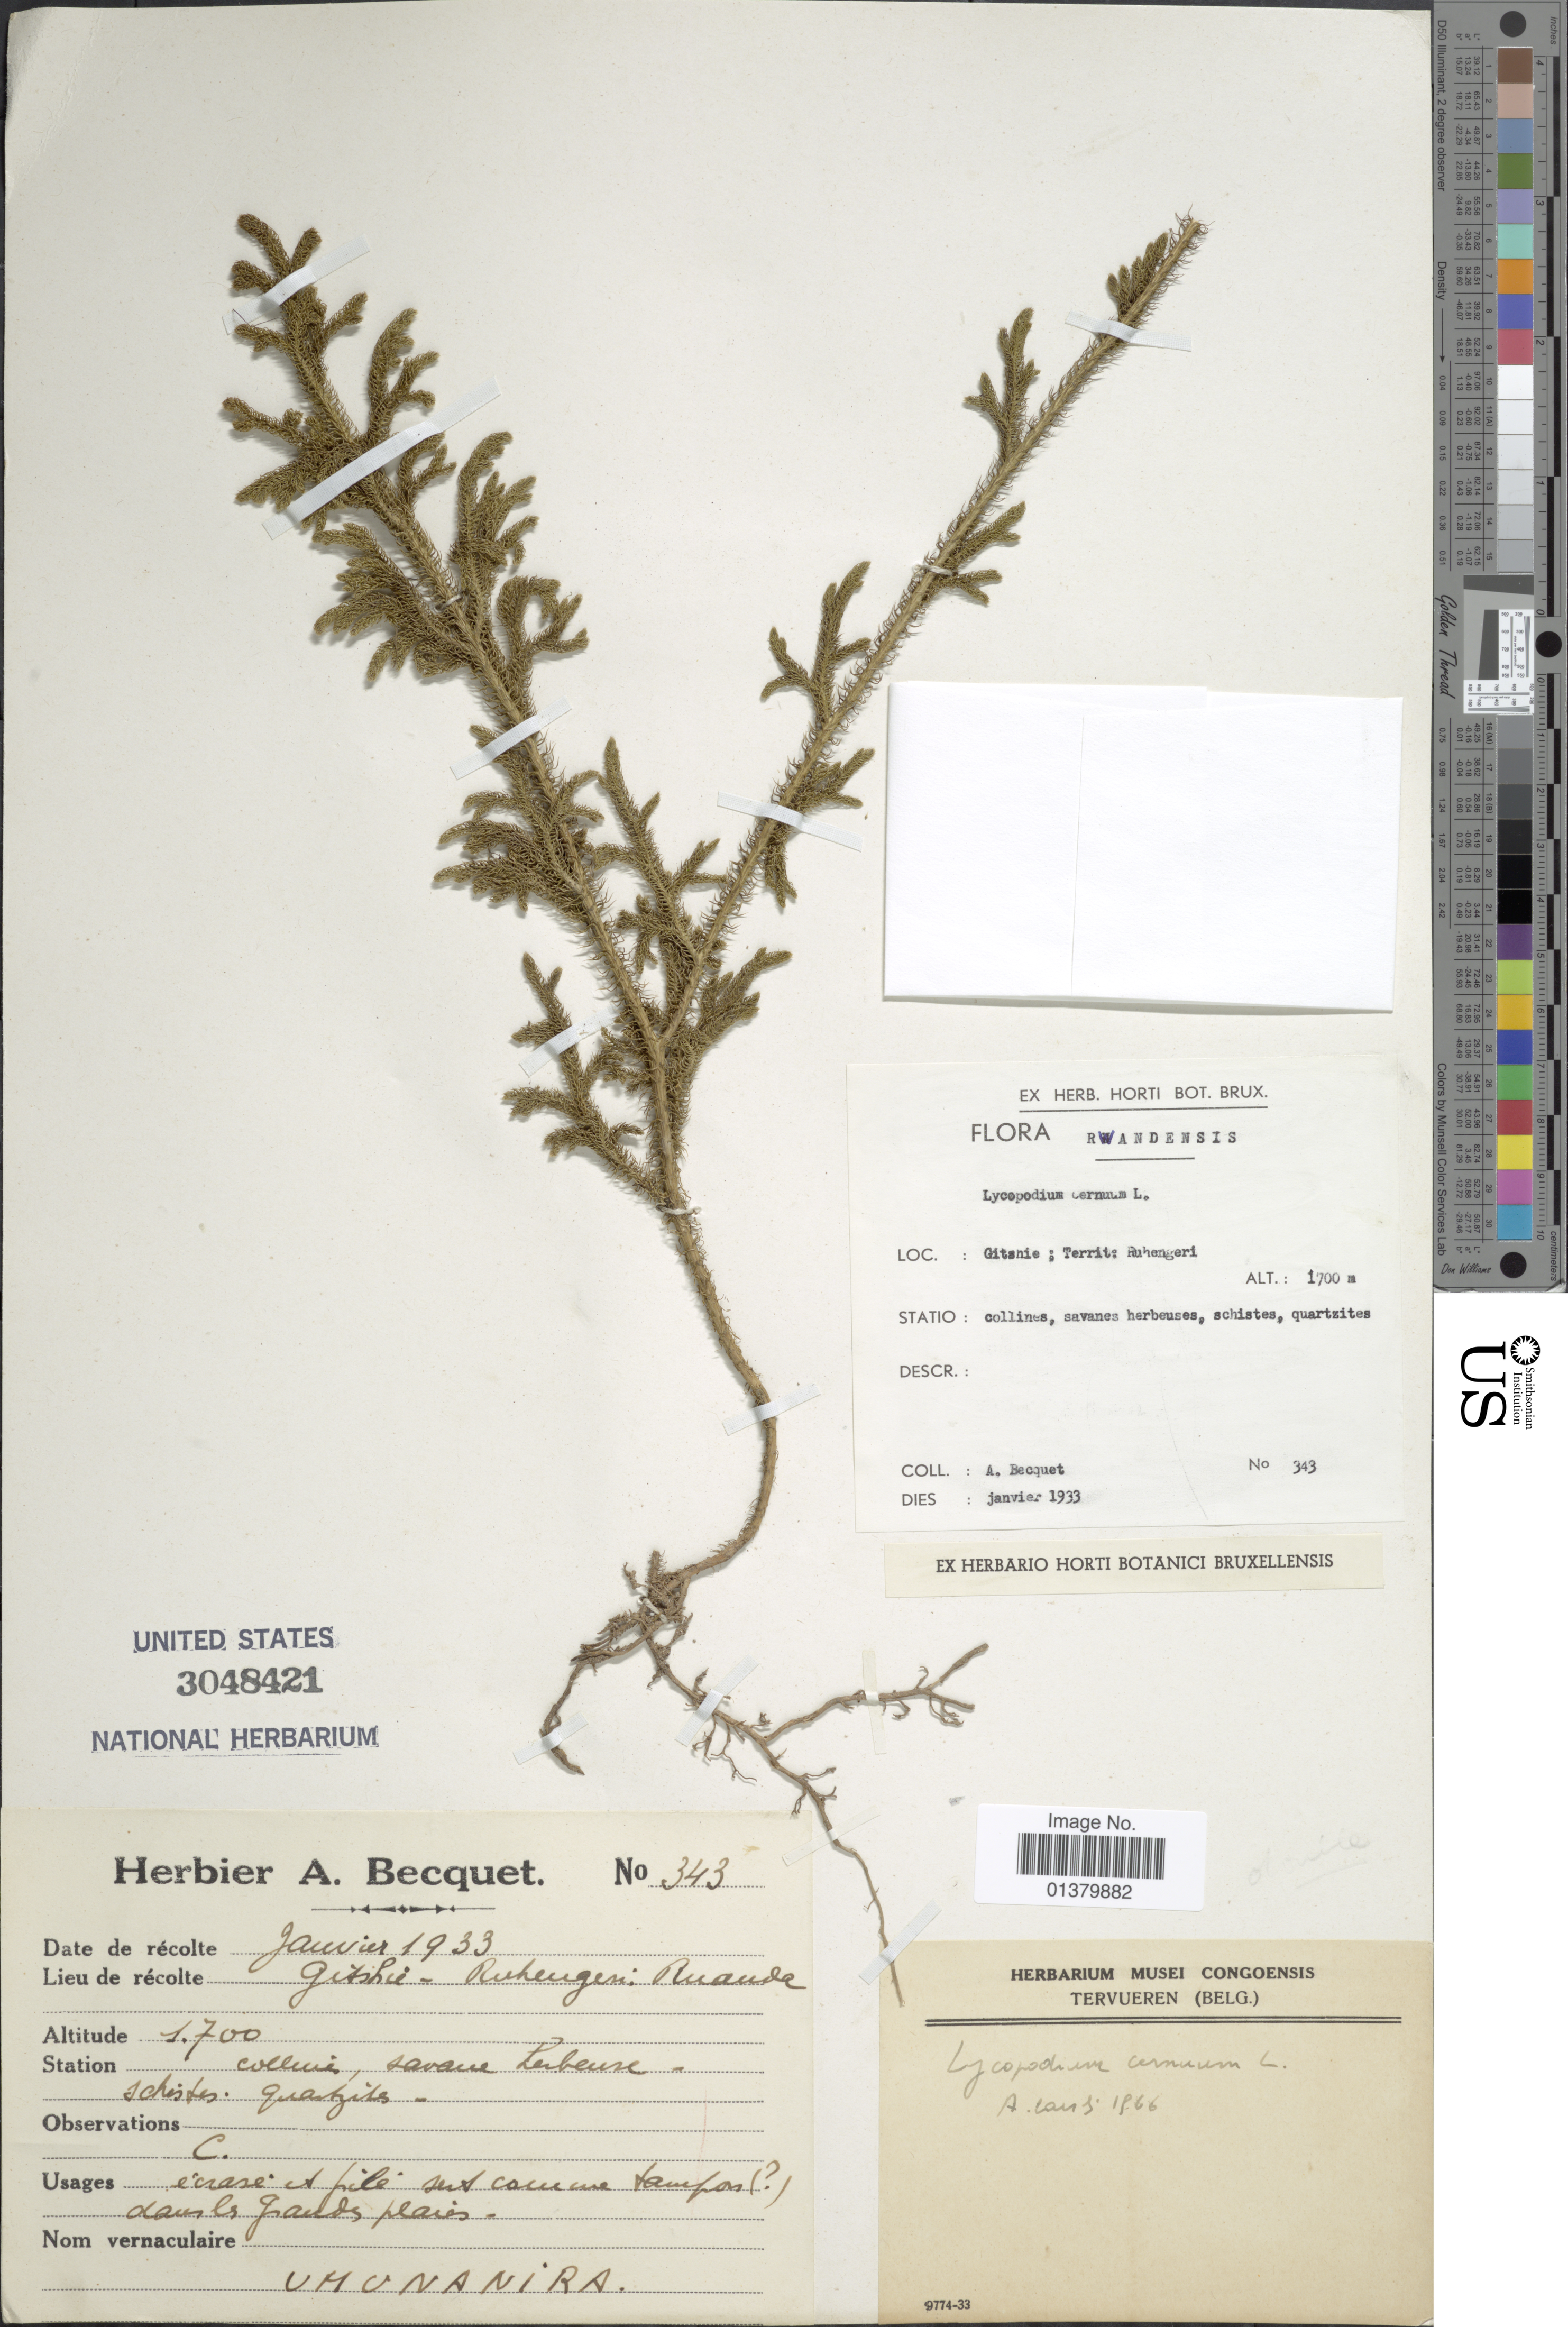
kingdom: Plantae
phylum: Tracheophyta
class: Lycopodiopsida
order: Lycopodiales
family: Lycopodiaceae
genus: Palhinhaea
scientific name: Palhinhaea cernua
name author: (L.) Vasc. & Franco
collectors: A. Becquet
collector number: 343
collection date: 1933-01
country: Rwanda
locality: Gitshie - Ruhengeri: Ruande.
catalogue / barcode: US 3048421